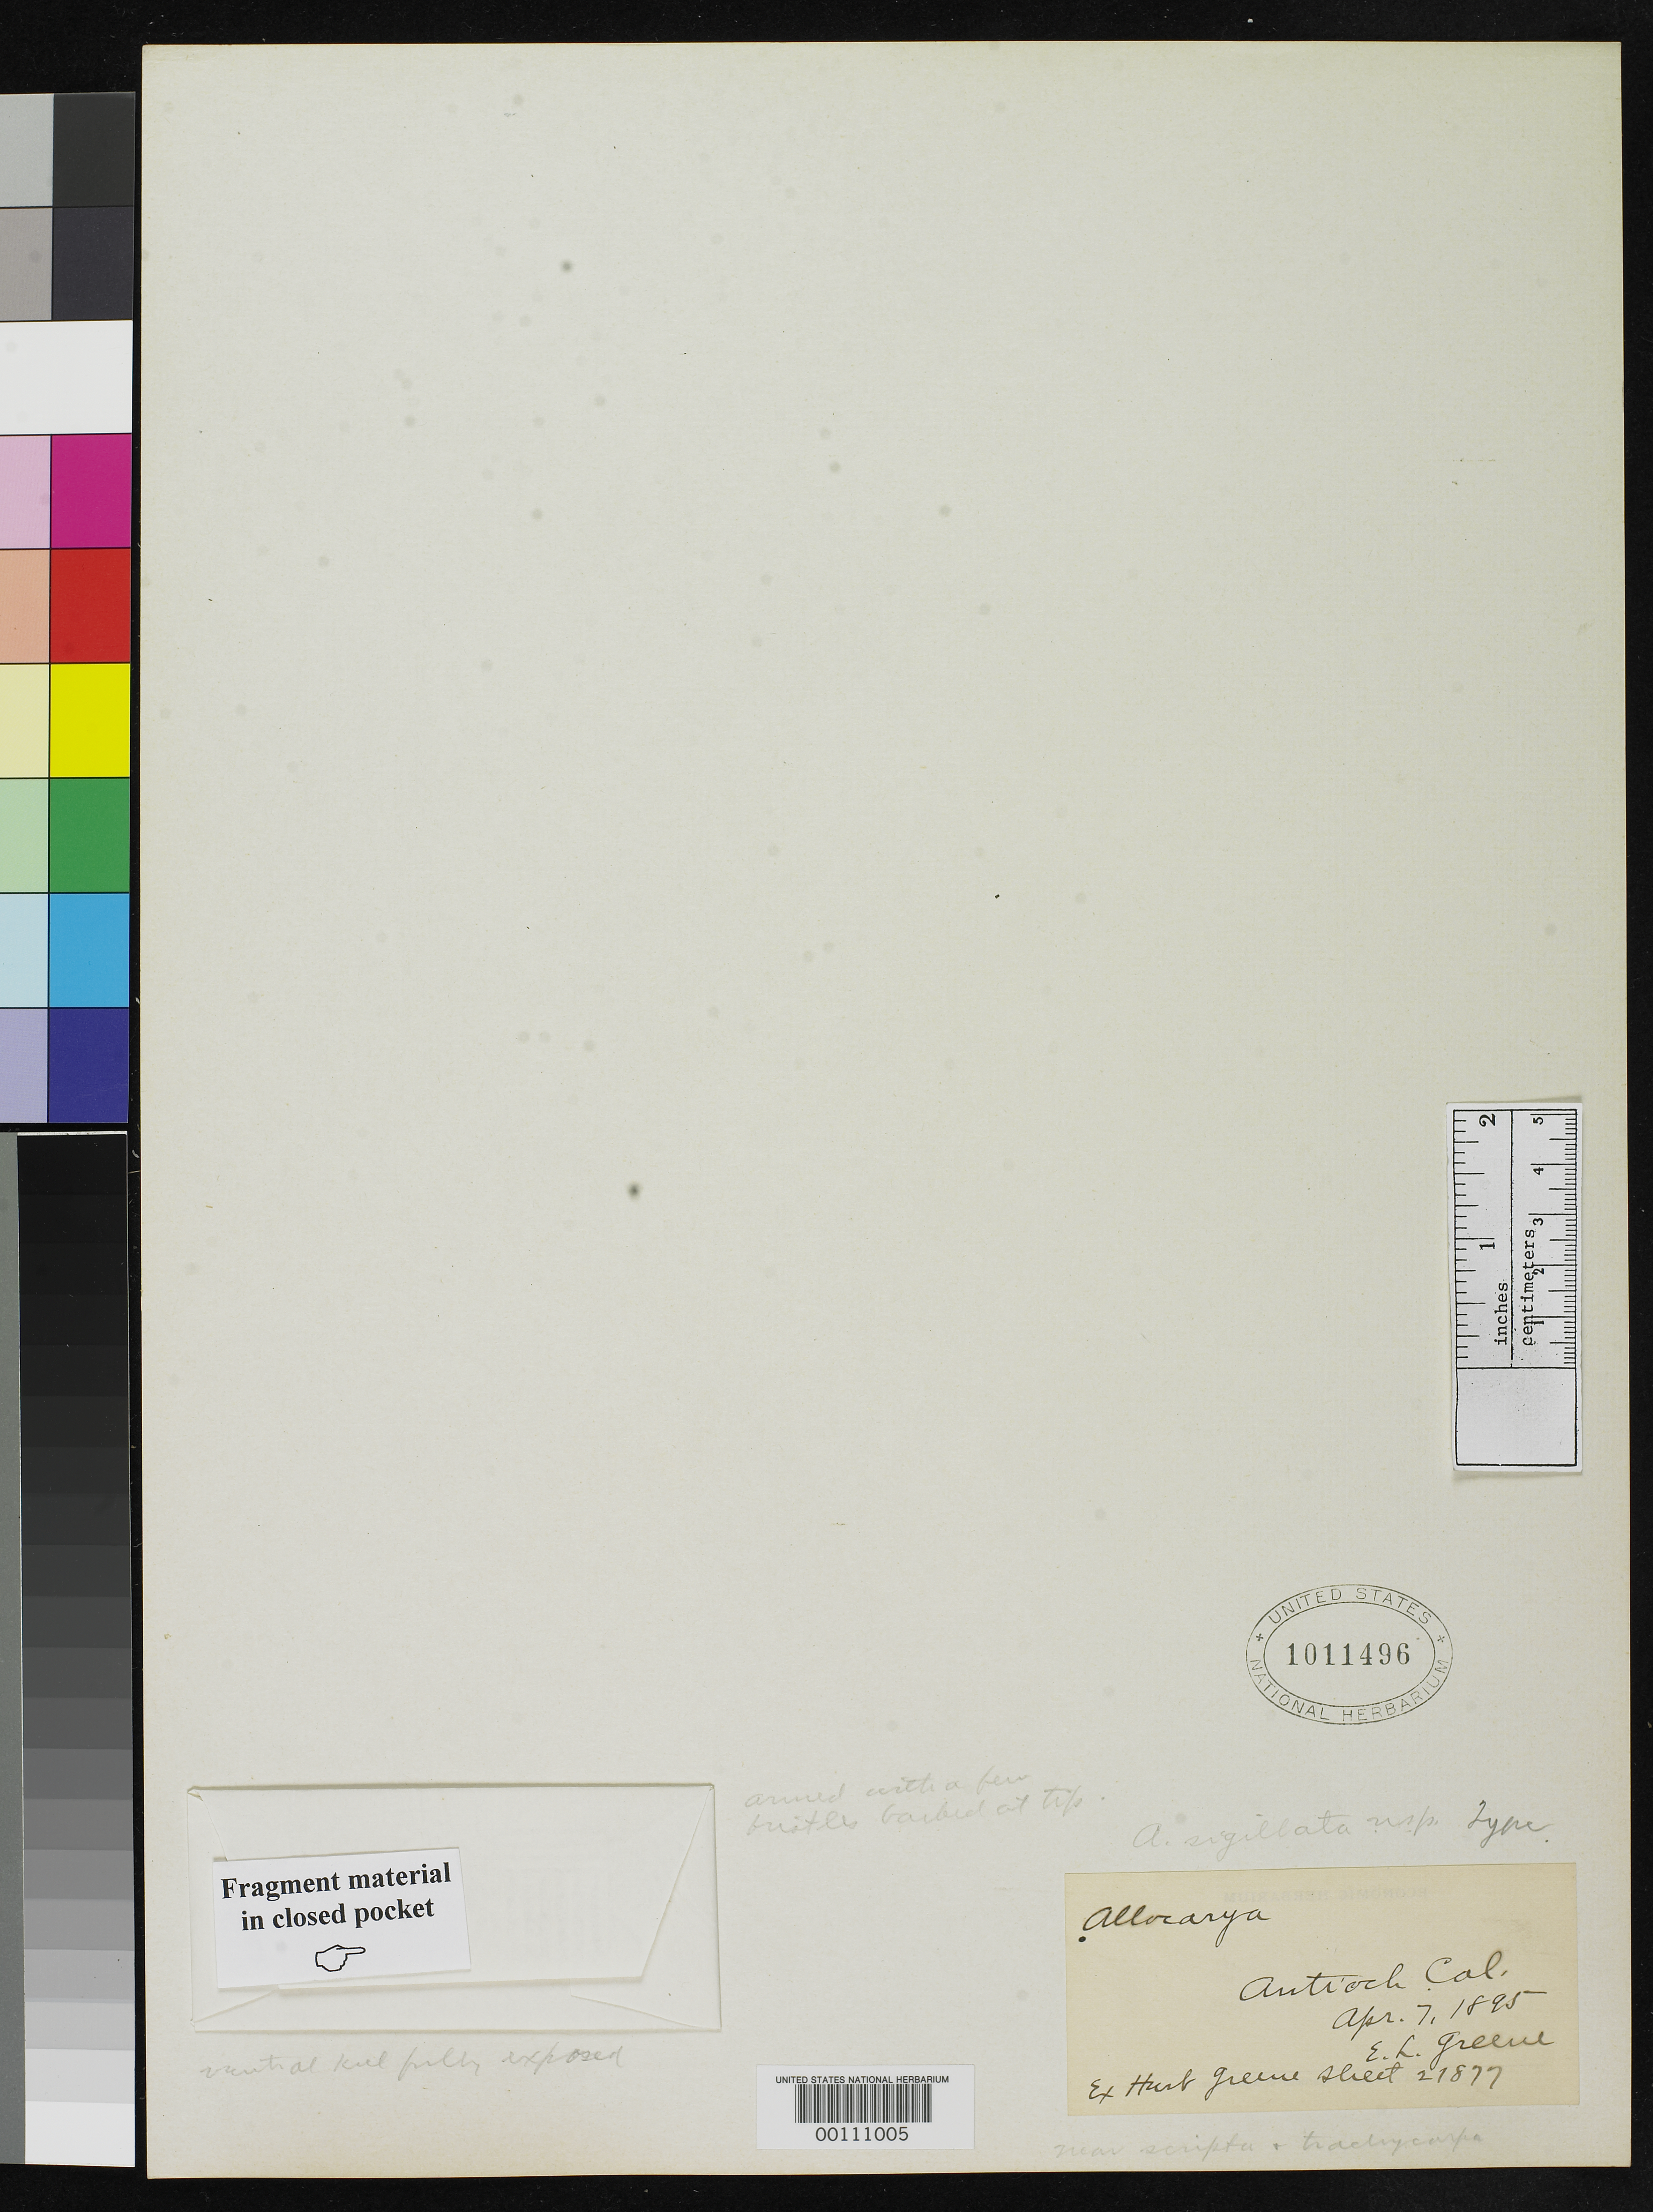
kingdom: Plantae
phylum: Tracheophyta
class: Magnoliopsida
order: Boraginales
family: Boraginaceae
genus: Allocarya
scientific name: Allocarya sigillata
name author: Piper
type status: Isotype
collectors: E. L. Greene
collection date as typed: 07 Apr 1885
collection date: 1885-04-07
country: United States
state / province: California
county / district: Contra Costa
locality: Antioch.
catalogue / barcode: US 1011496